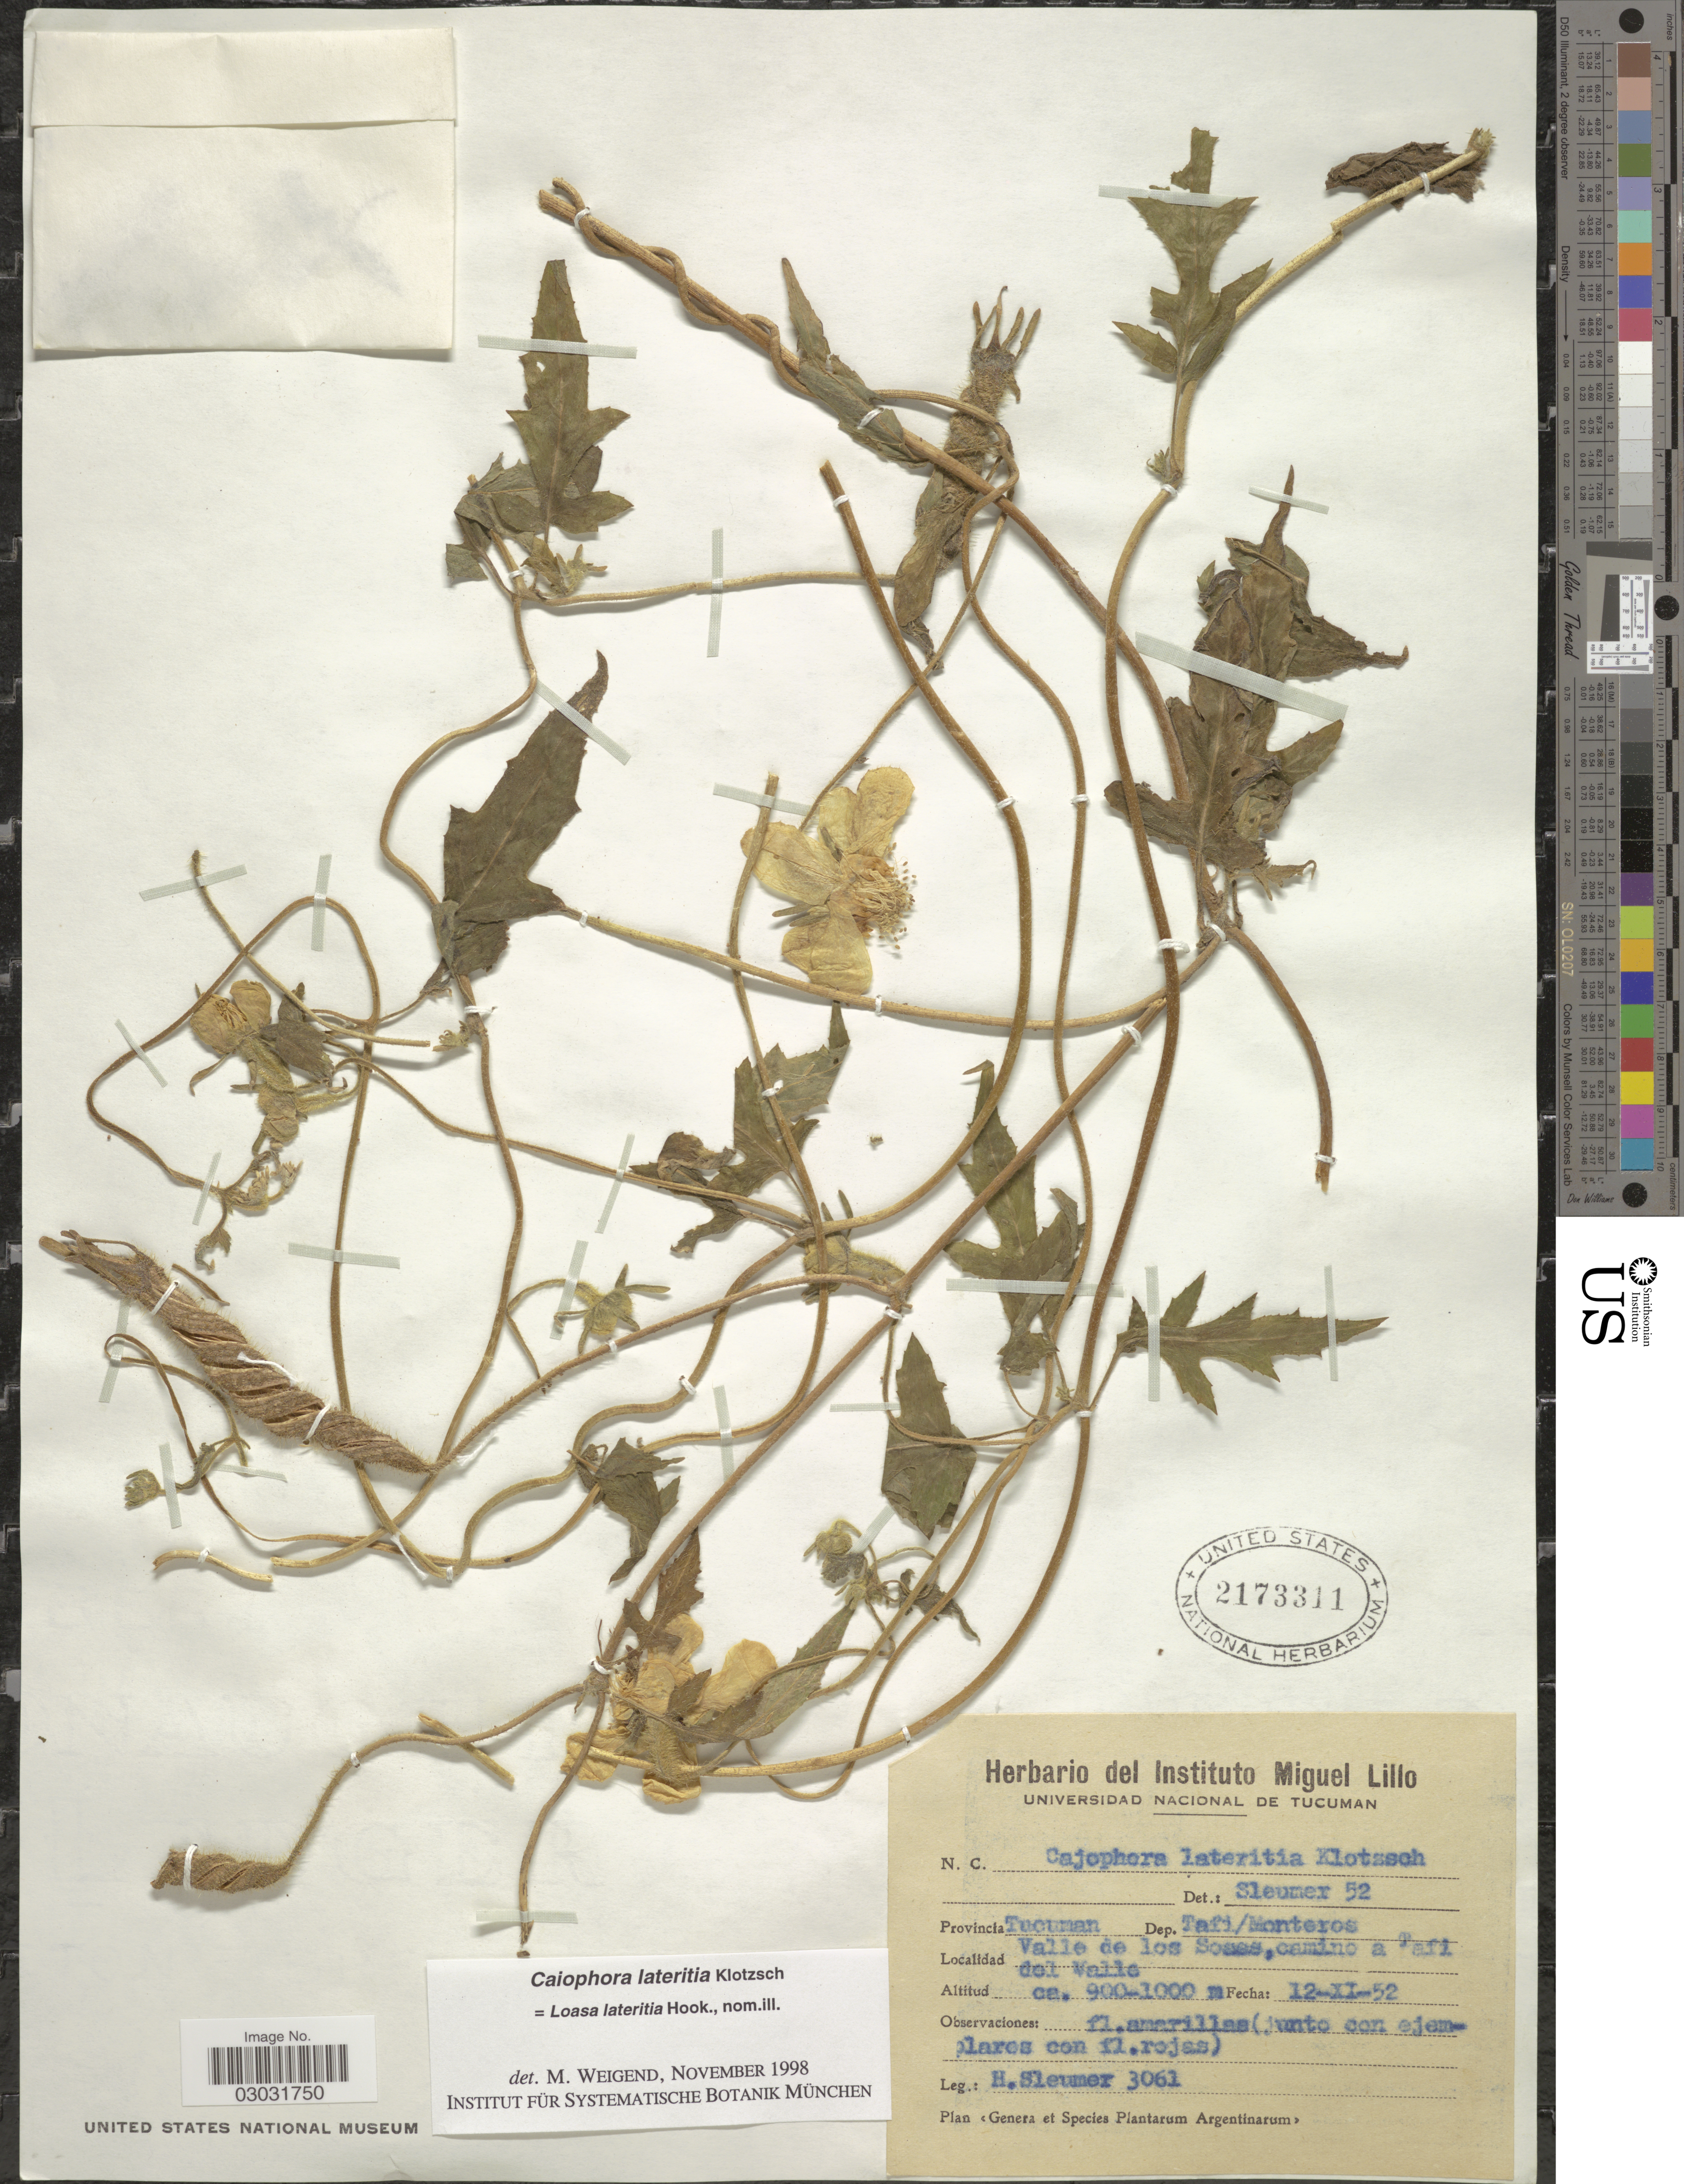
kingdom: Plantae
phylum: Tracheophyta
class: Magnoliopsida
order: Cornales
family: Loasaceae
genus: Caiophora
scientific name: Caiophora lateritia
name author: Klotzsch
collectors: H. O. Sleumer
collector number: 3061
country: Argentina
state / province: Tucuman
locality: Dep. Tafi/Monteros. Valle de los Soses, camino a Tafi del Valle.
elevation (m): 900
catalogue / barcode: US 2173311